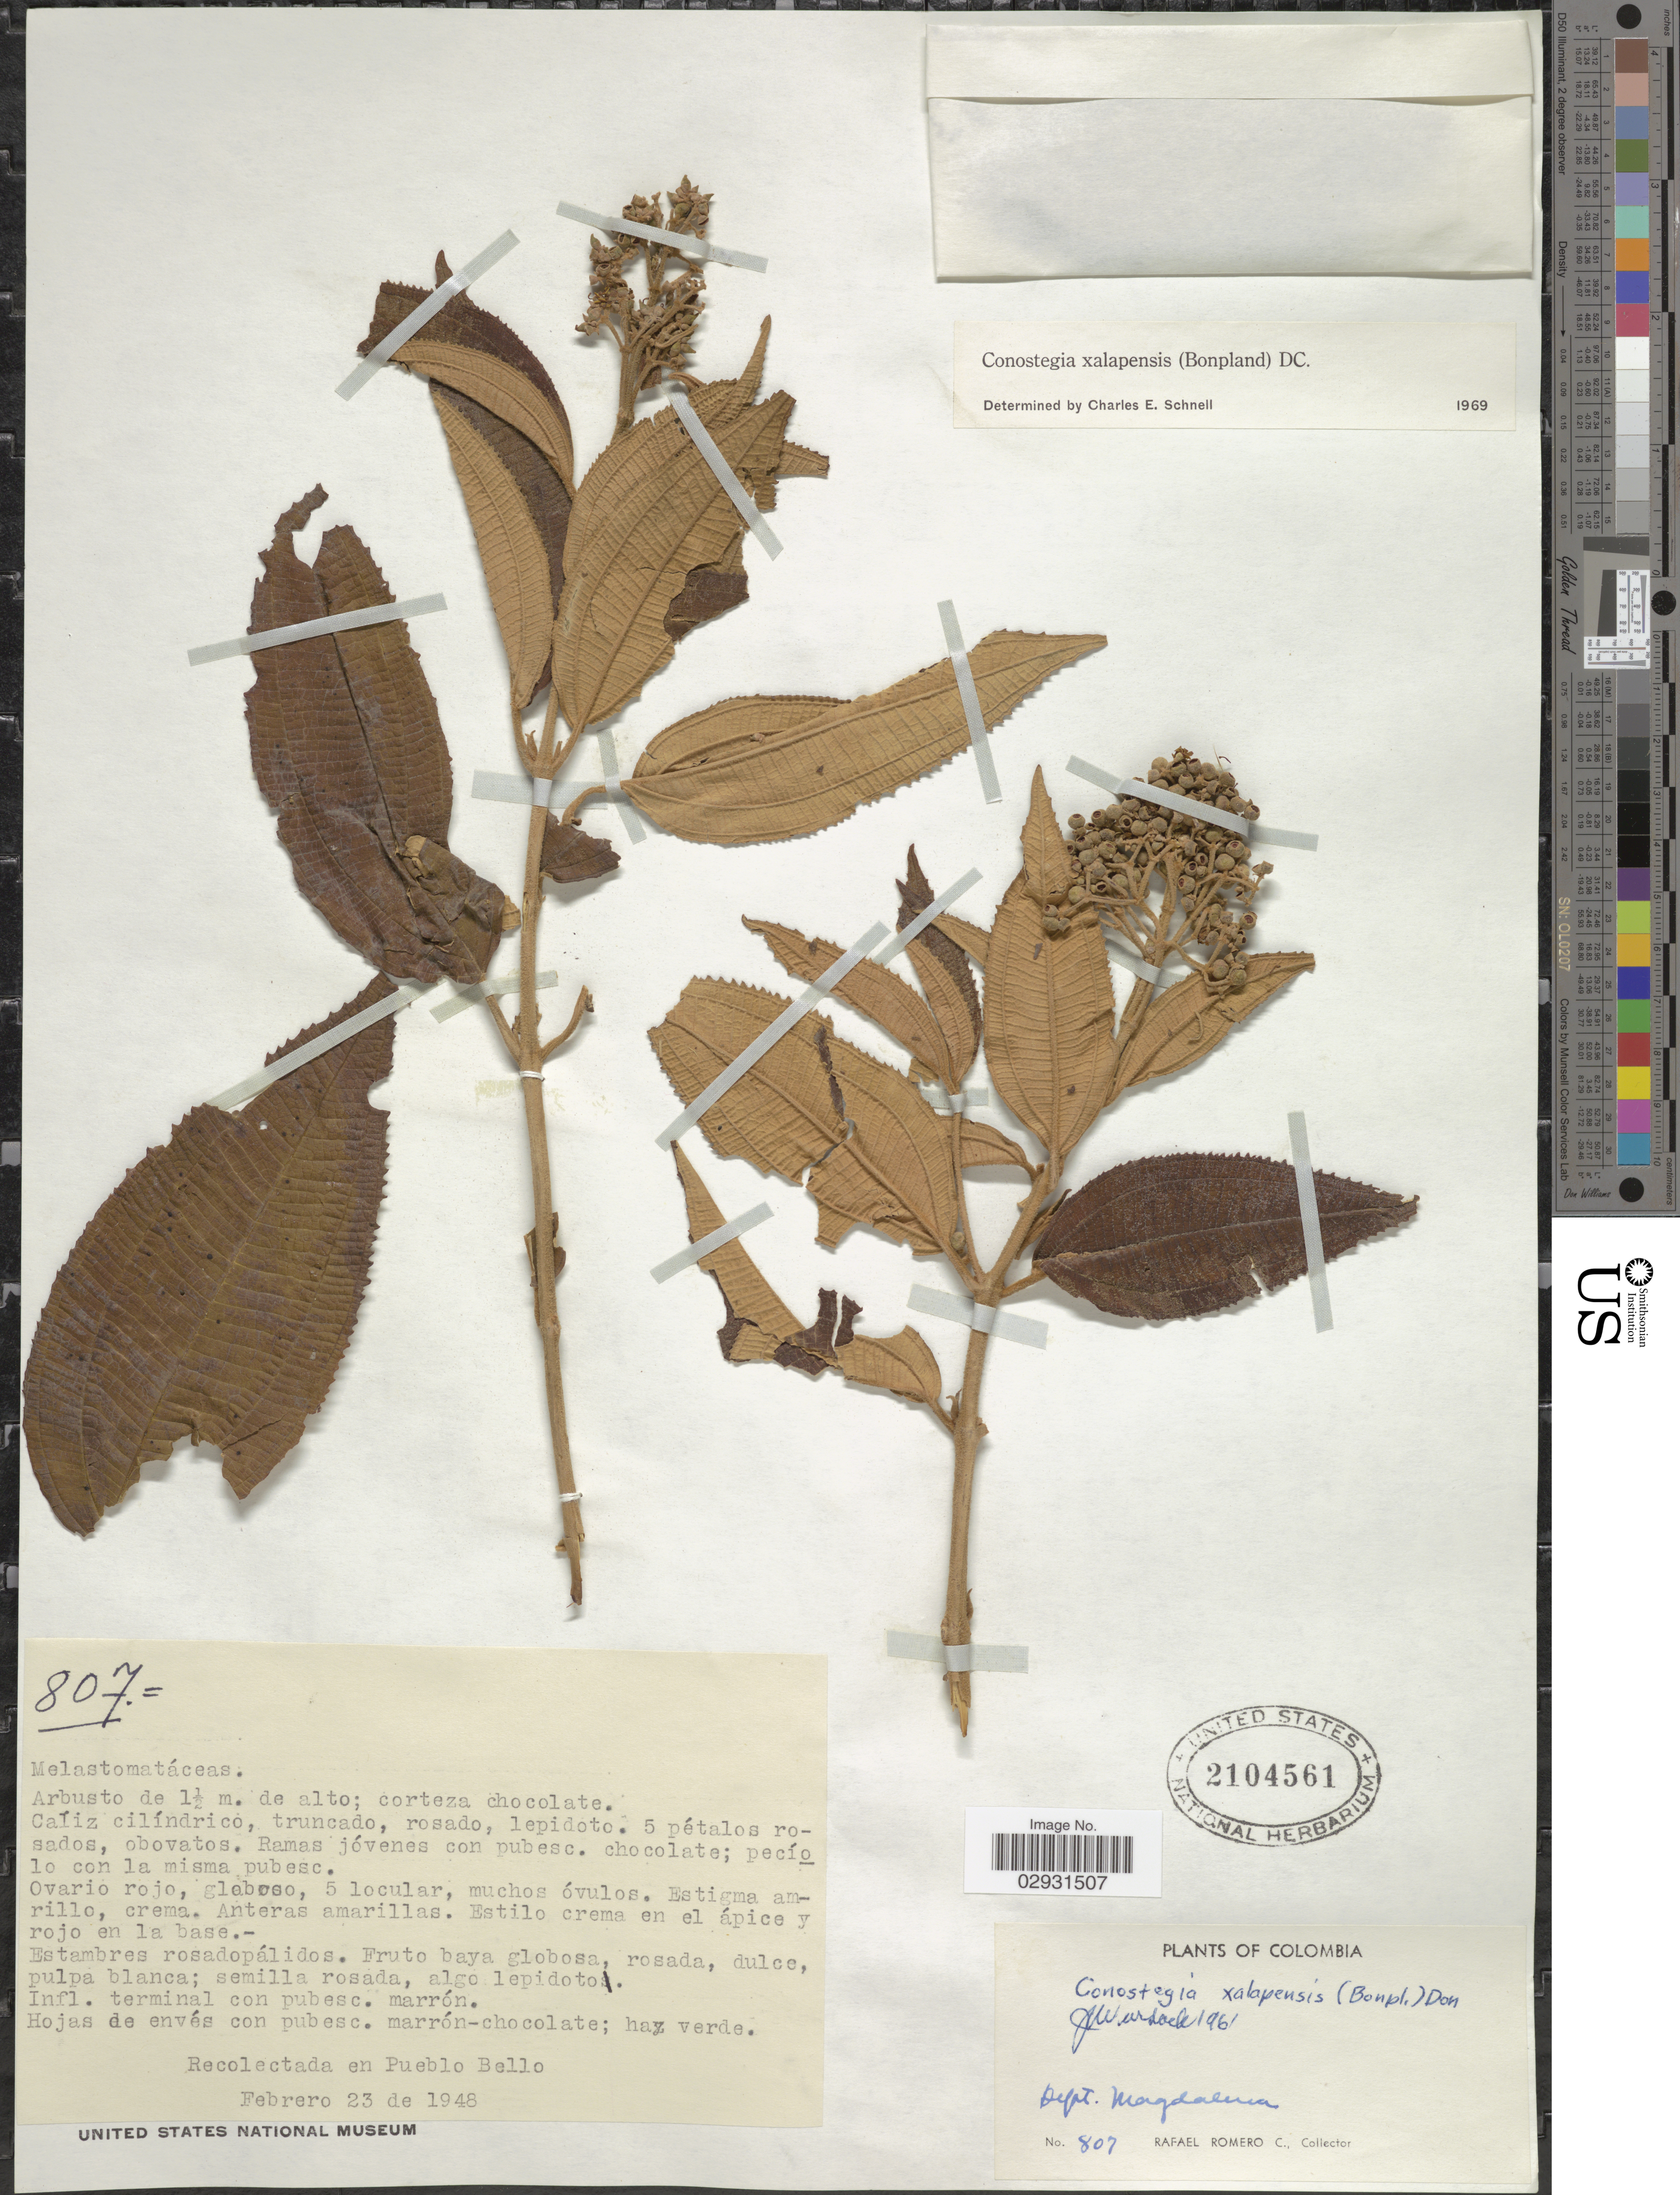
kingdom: Plantae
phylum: Tracheophyta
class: Magnoliopsida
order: Myrtales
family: Melastomataceae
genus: Conostegia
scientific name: Conostegia quadrangularis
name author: Schltdl. ex Steud.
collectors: R. Romero Castañeda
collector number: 807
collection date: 1948-02-23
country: Colombia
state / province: Magdalena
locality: Dept. Magdalena.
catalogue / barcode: US 2104561